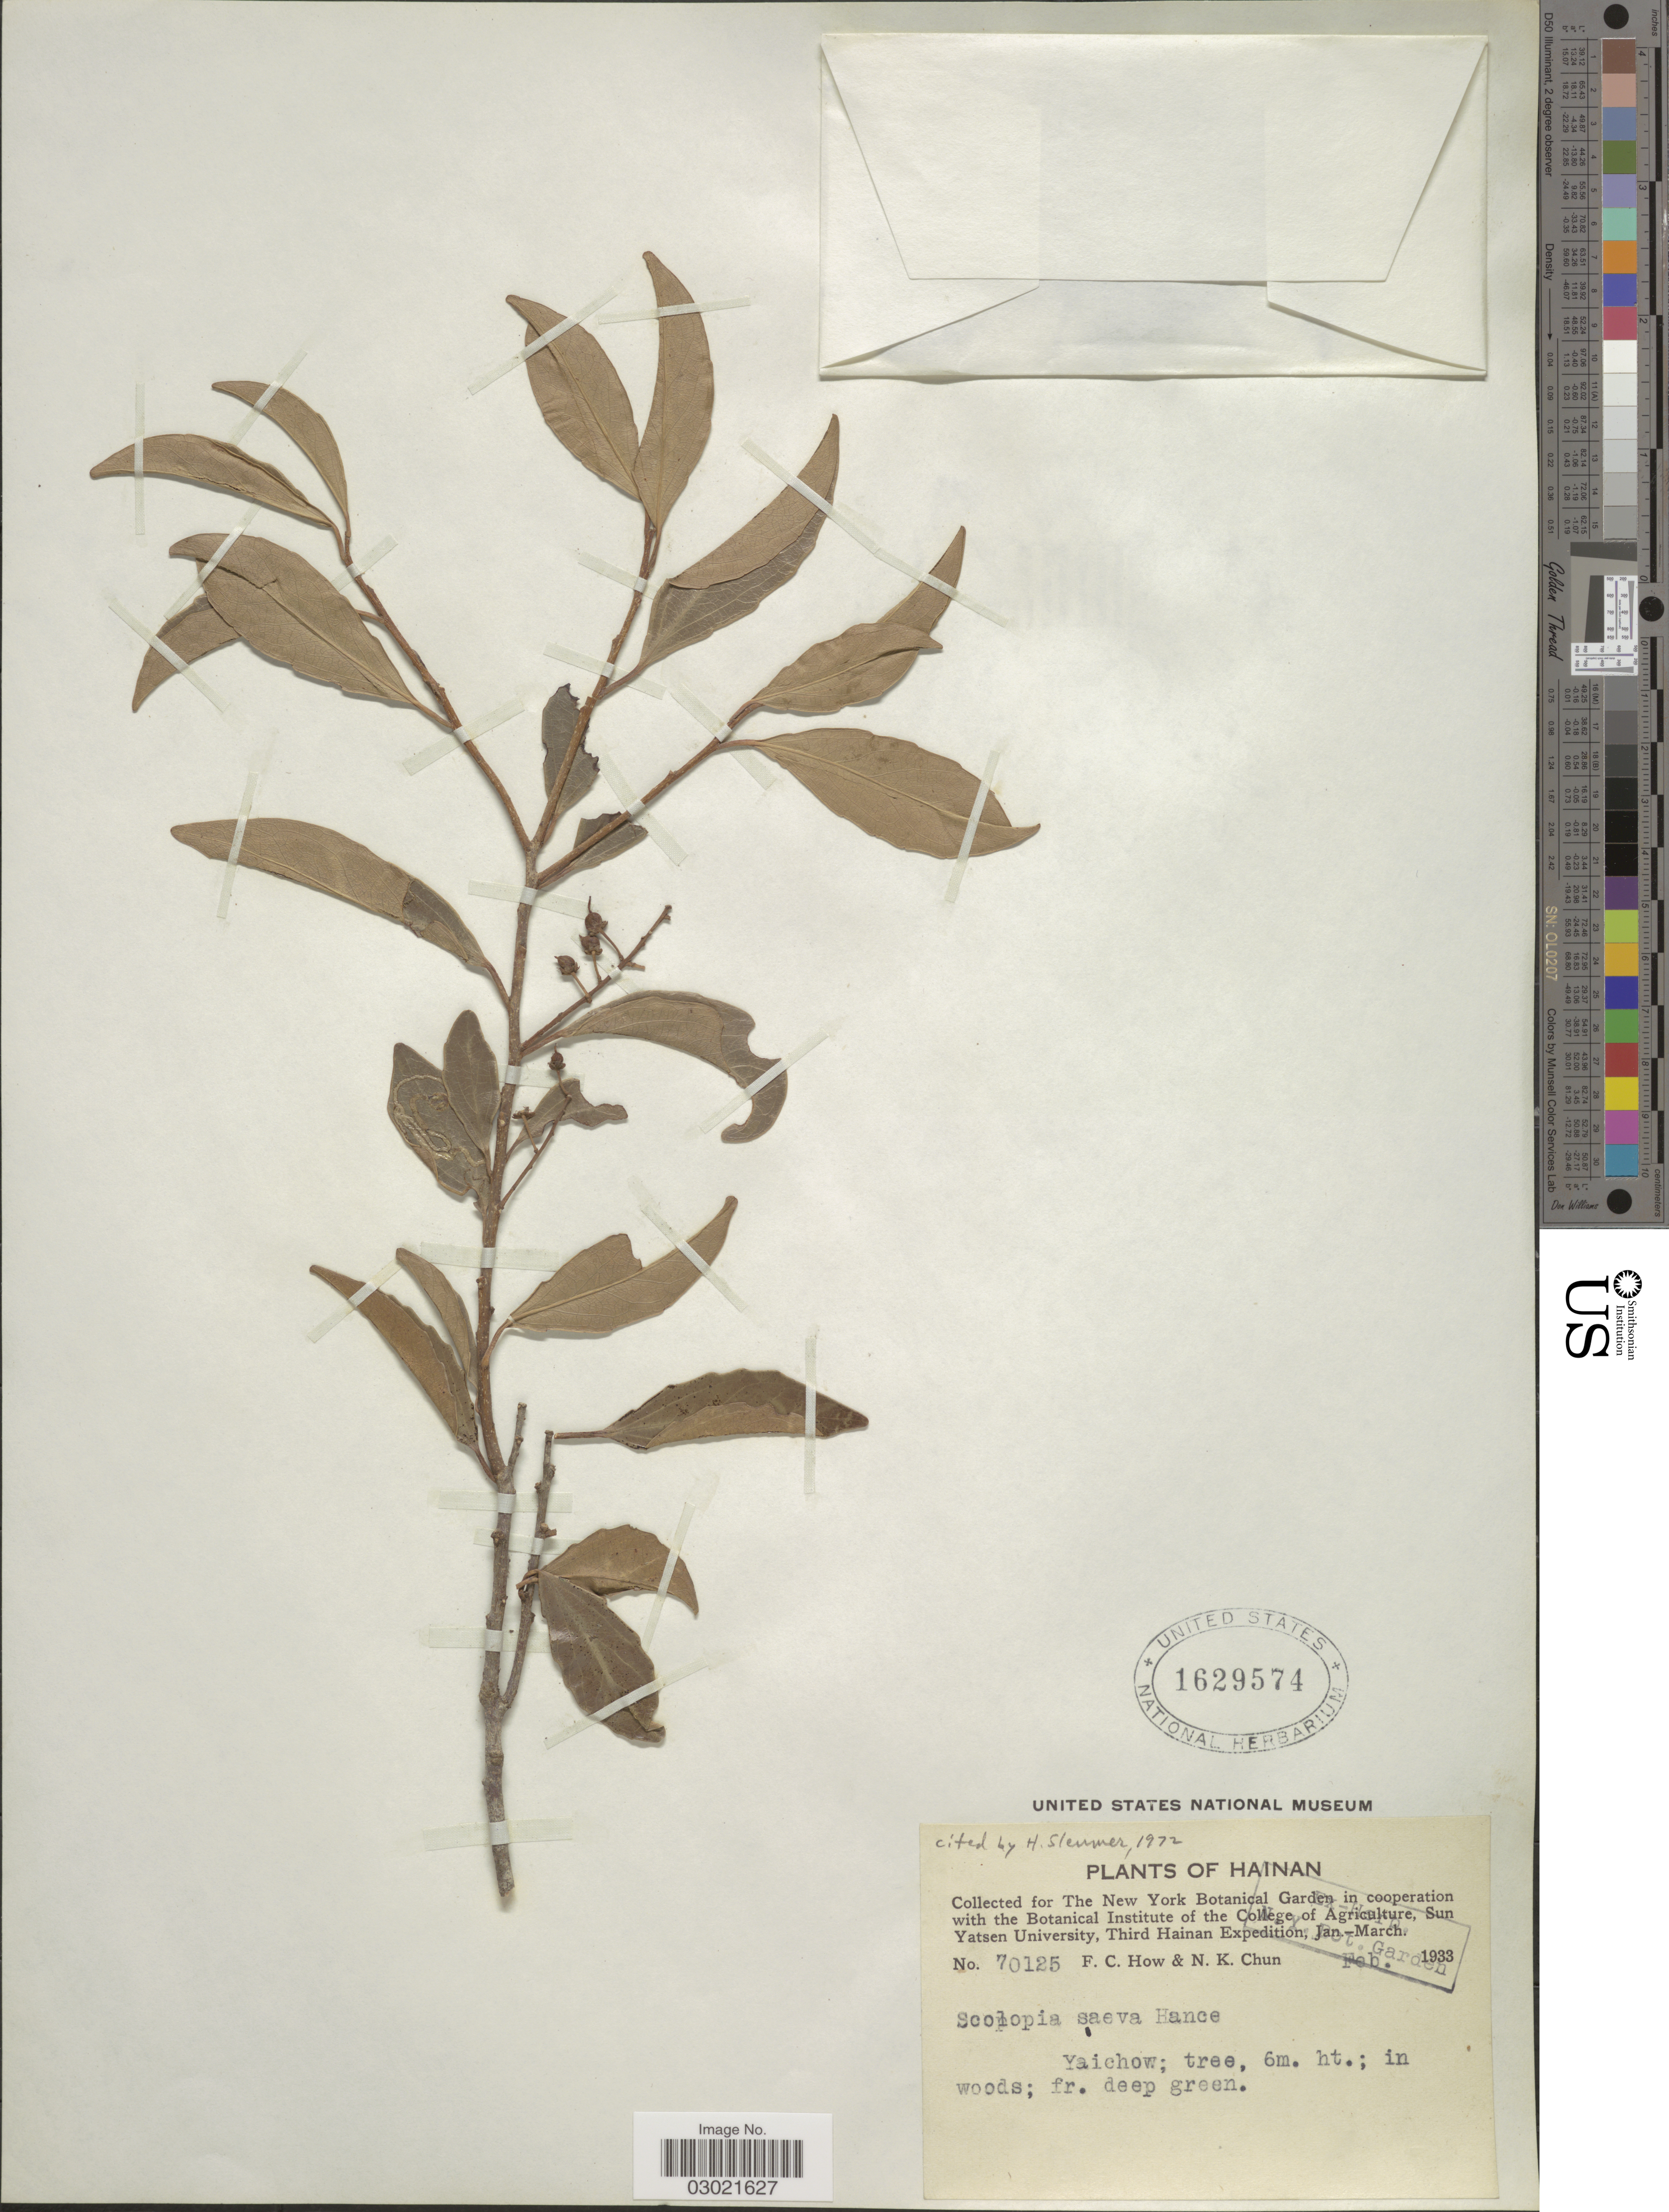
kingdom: Plantae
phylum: Tracheophyta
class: Magnoliopsida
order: Malpighiales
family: Salicaceae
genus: Scolopia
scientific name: Scolopia saeva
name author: (Hance) Hance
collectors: F. C. How & N. K. Chun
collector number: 70125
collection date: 1933-02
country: China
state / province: Hainan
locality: Yaichow.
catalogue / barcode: US 1629574